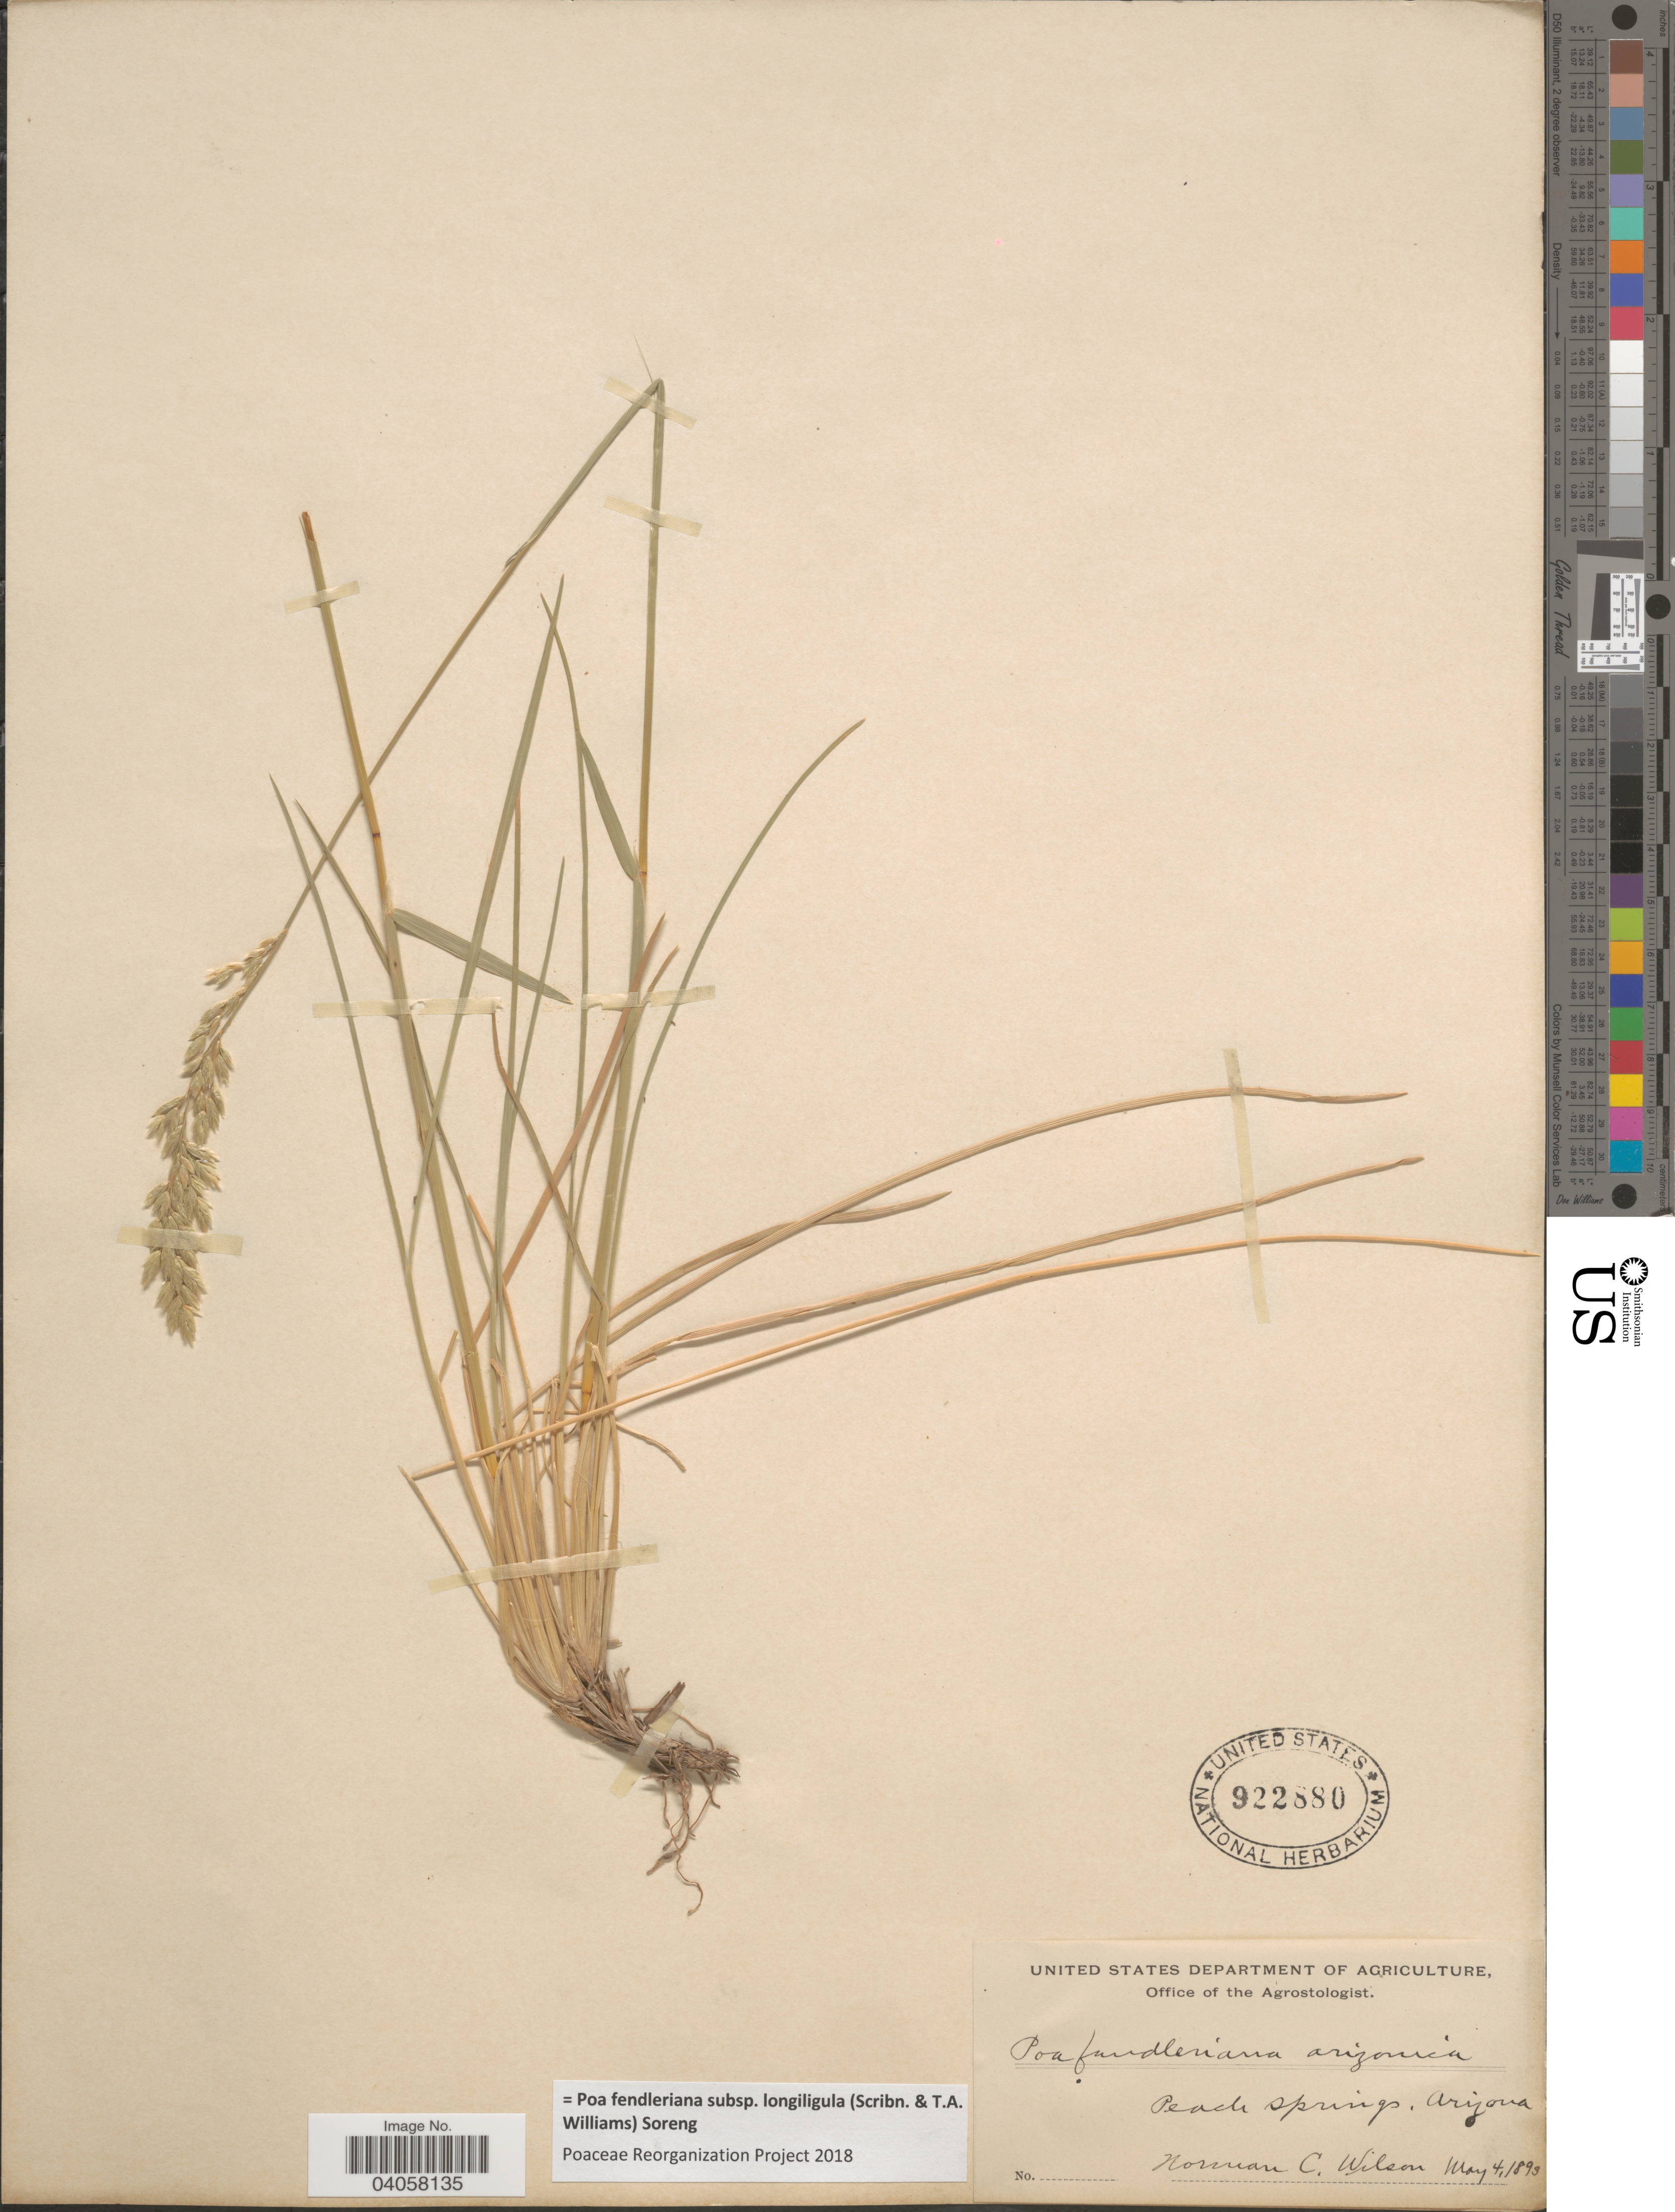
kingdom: Plantae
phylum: Tracheophyta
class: Liliopsida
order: Poales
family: Poaceae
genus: Poa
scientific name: Poa fendleriana subsp. longiligula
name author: (Scribn. & T.A. Williams) Soreng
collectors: N. C. Wilson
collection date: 1893-05-04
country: United States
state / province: Arizona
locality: Peach Springs.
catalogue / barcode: US 922880